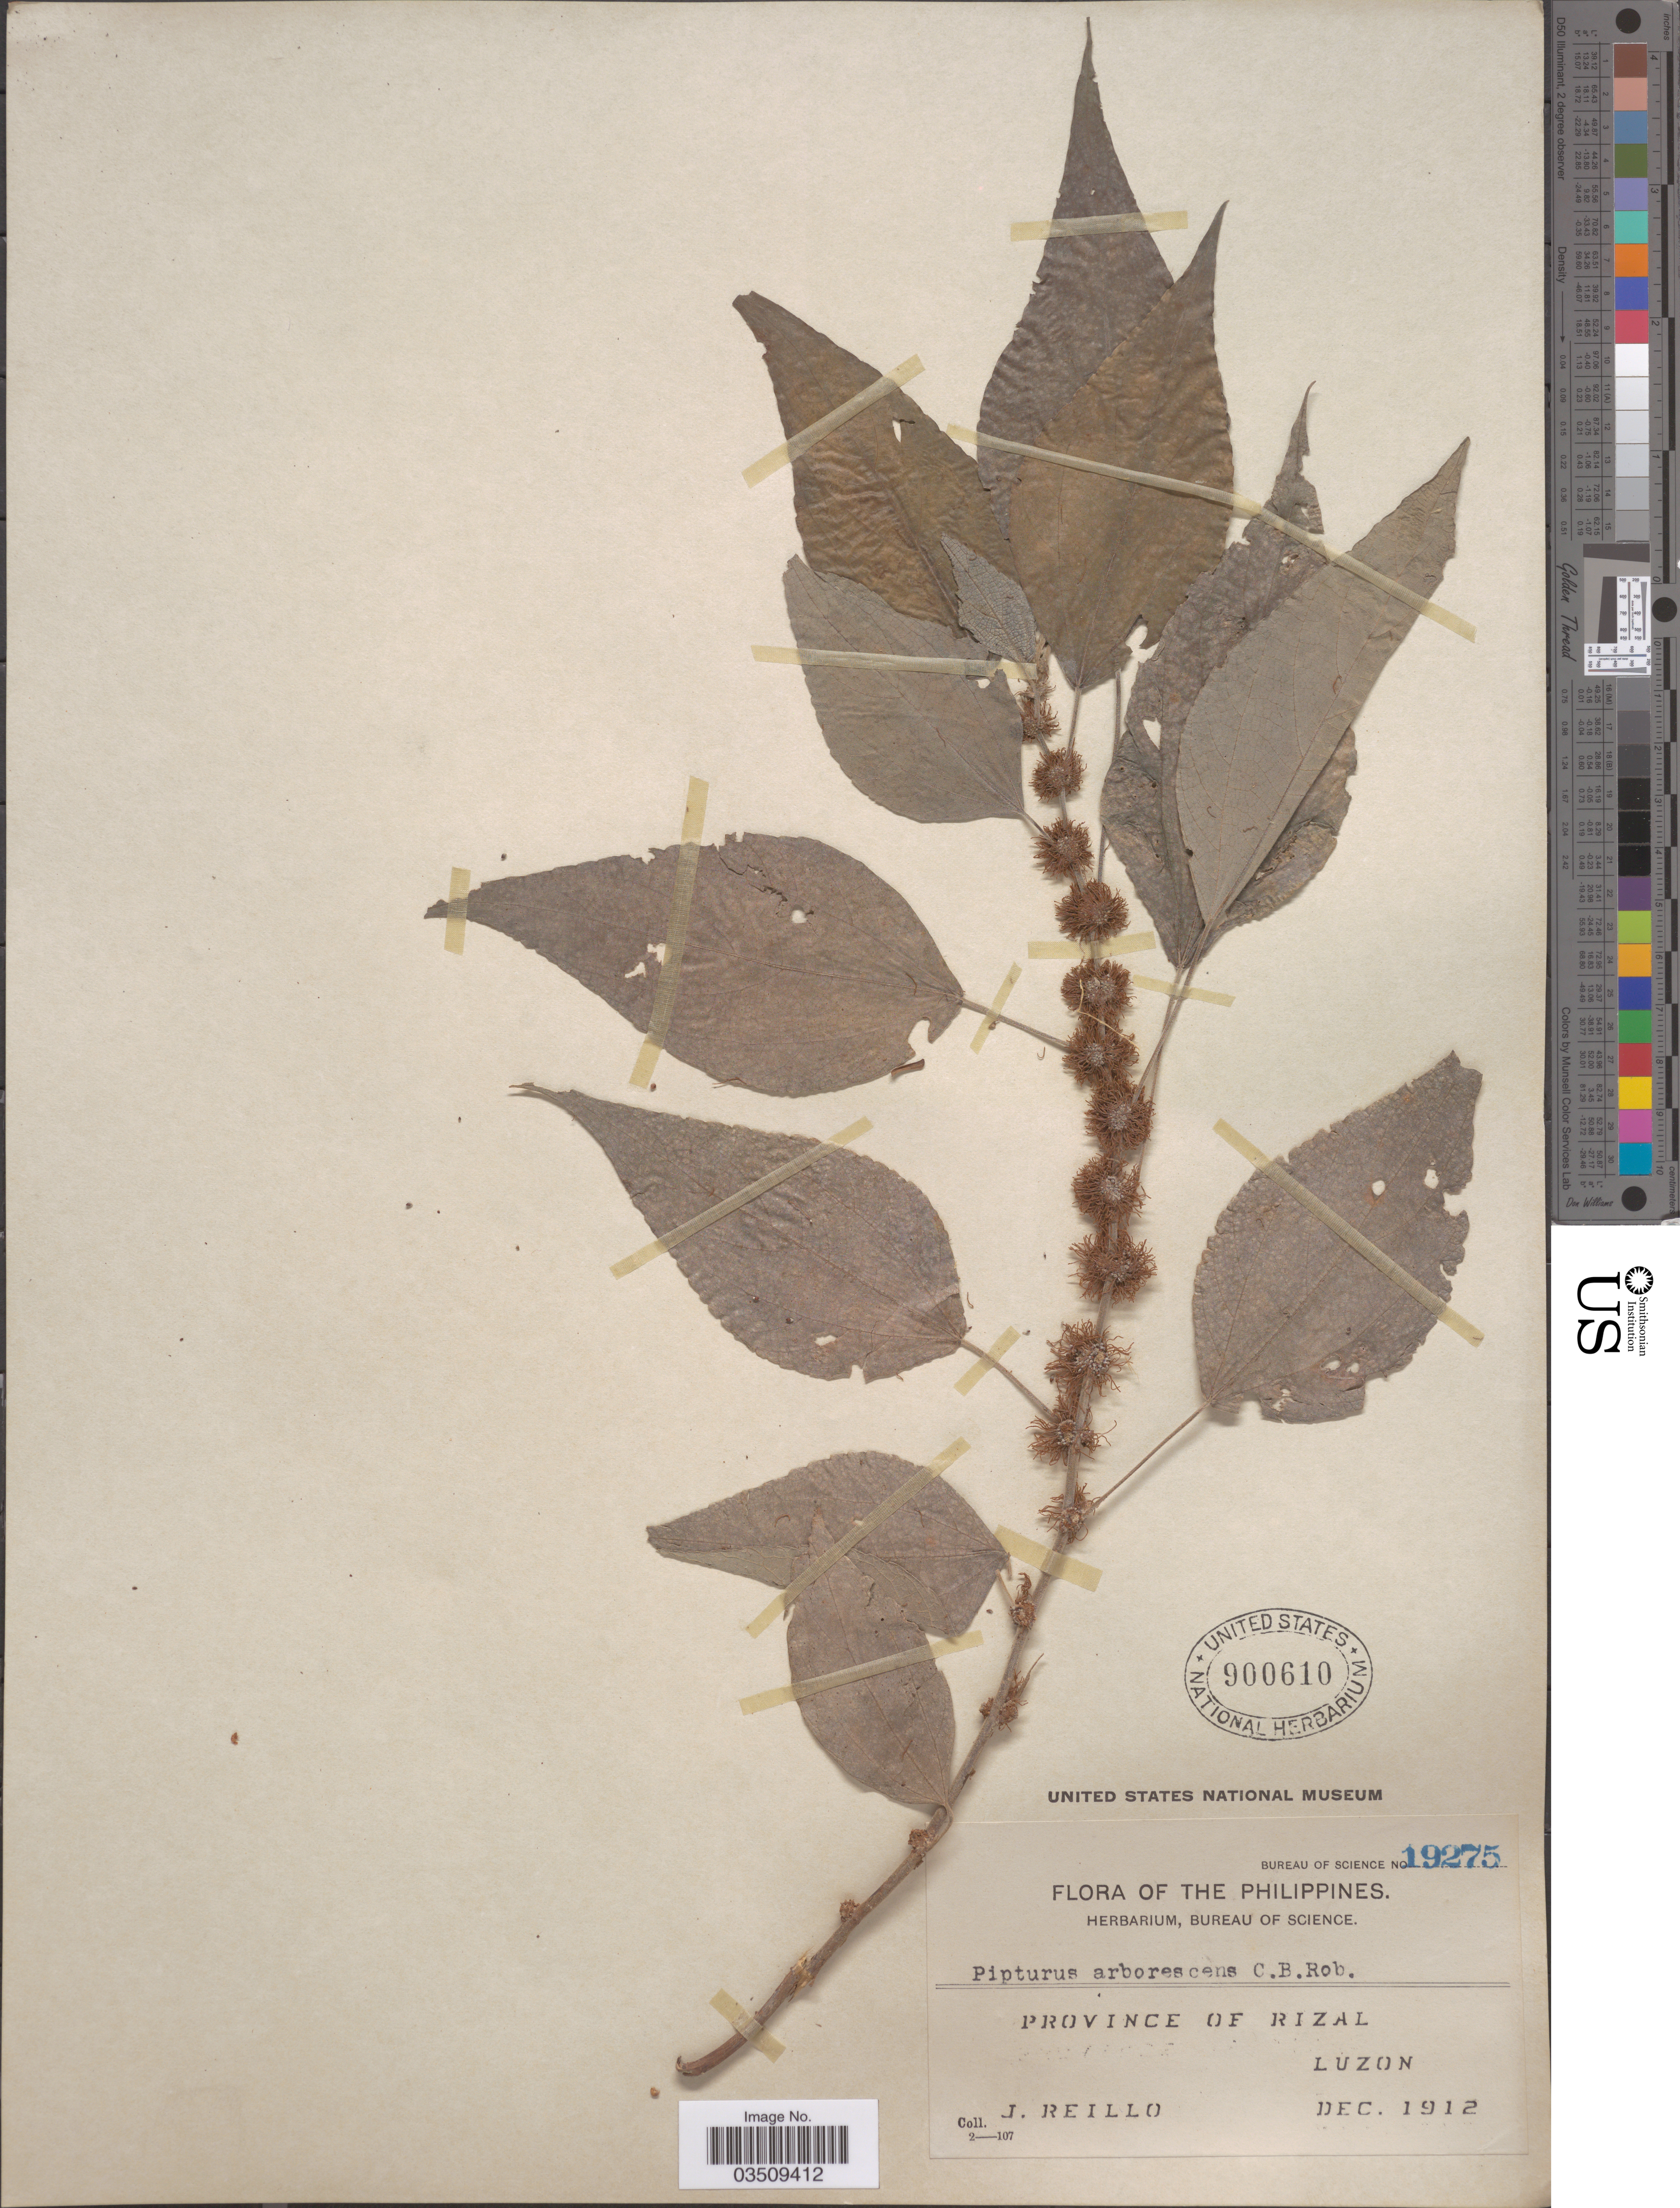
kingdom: Plantae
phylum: Tracheophyta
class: Magnoliopsida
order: Rosales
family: Urticaceae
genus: Pipturus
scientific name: Pipturus arborescens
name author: (Link) C.B. Rob.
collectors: J. Reillo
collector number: Bureau of Science 19275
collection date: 1912-12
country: Philippines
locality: Province of Rizal. Luzon.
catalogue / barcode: US 900610